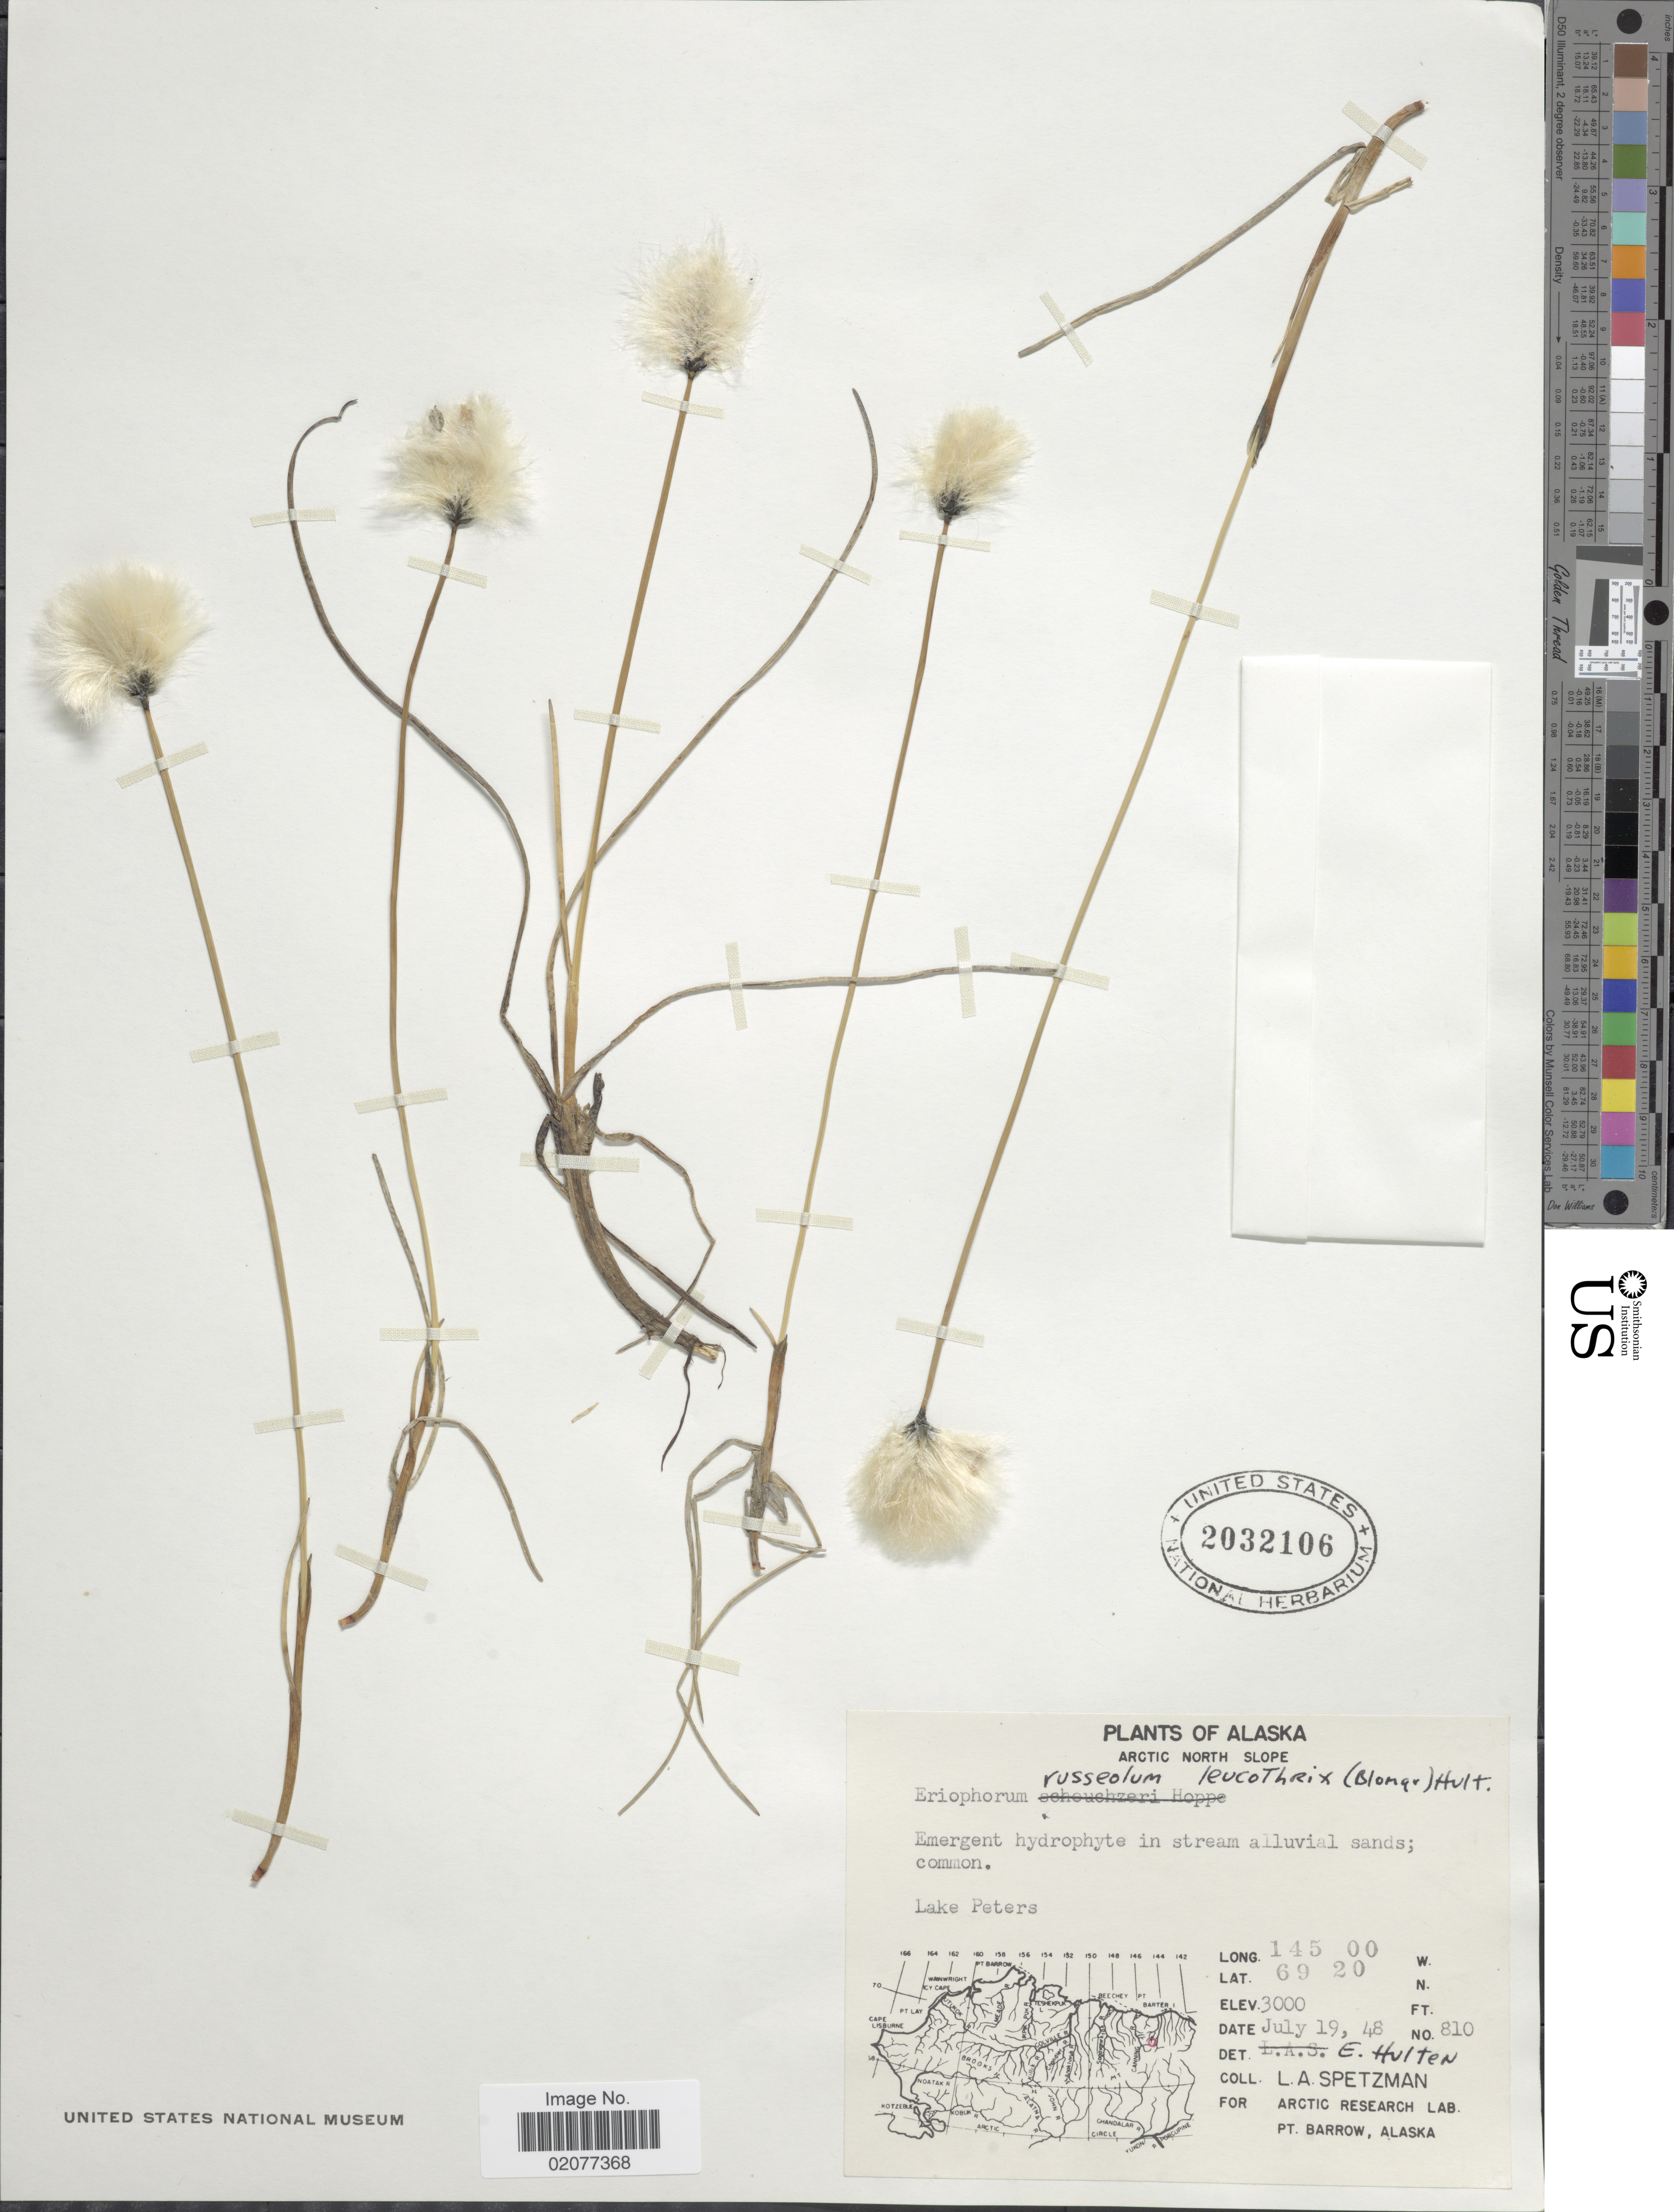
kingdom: Plantae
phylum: Tracheophyta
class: Liliopsida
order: Poales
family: Cyperaceae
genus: Eriophorum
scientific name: Eriophorum chamissonis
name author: C.A. Mey.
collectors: L. Spetzman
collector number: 810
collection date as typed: Transcribed d/m/y: 19/7/48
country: United States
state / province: Alaska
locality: Alaska, Arctic North Slope. Lake Peters.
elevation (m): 914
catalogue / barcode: US 2032106